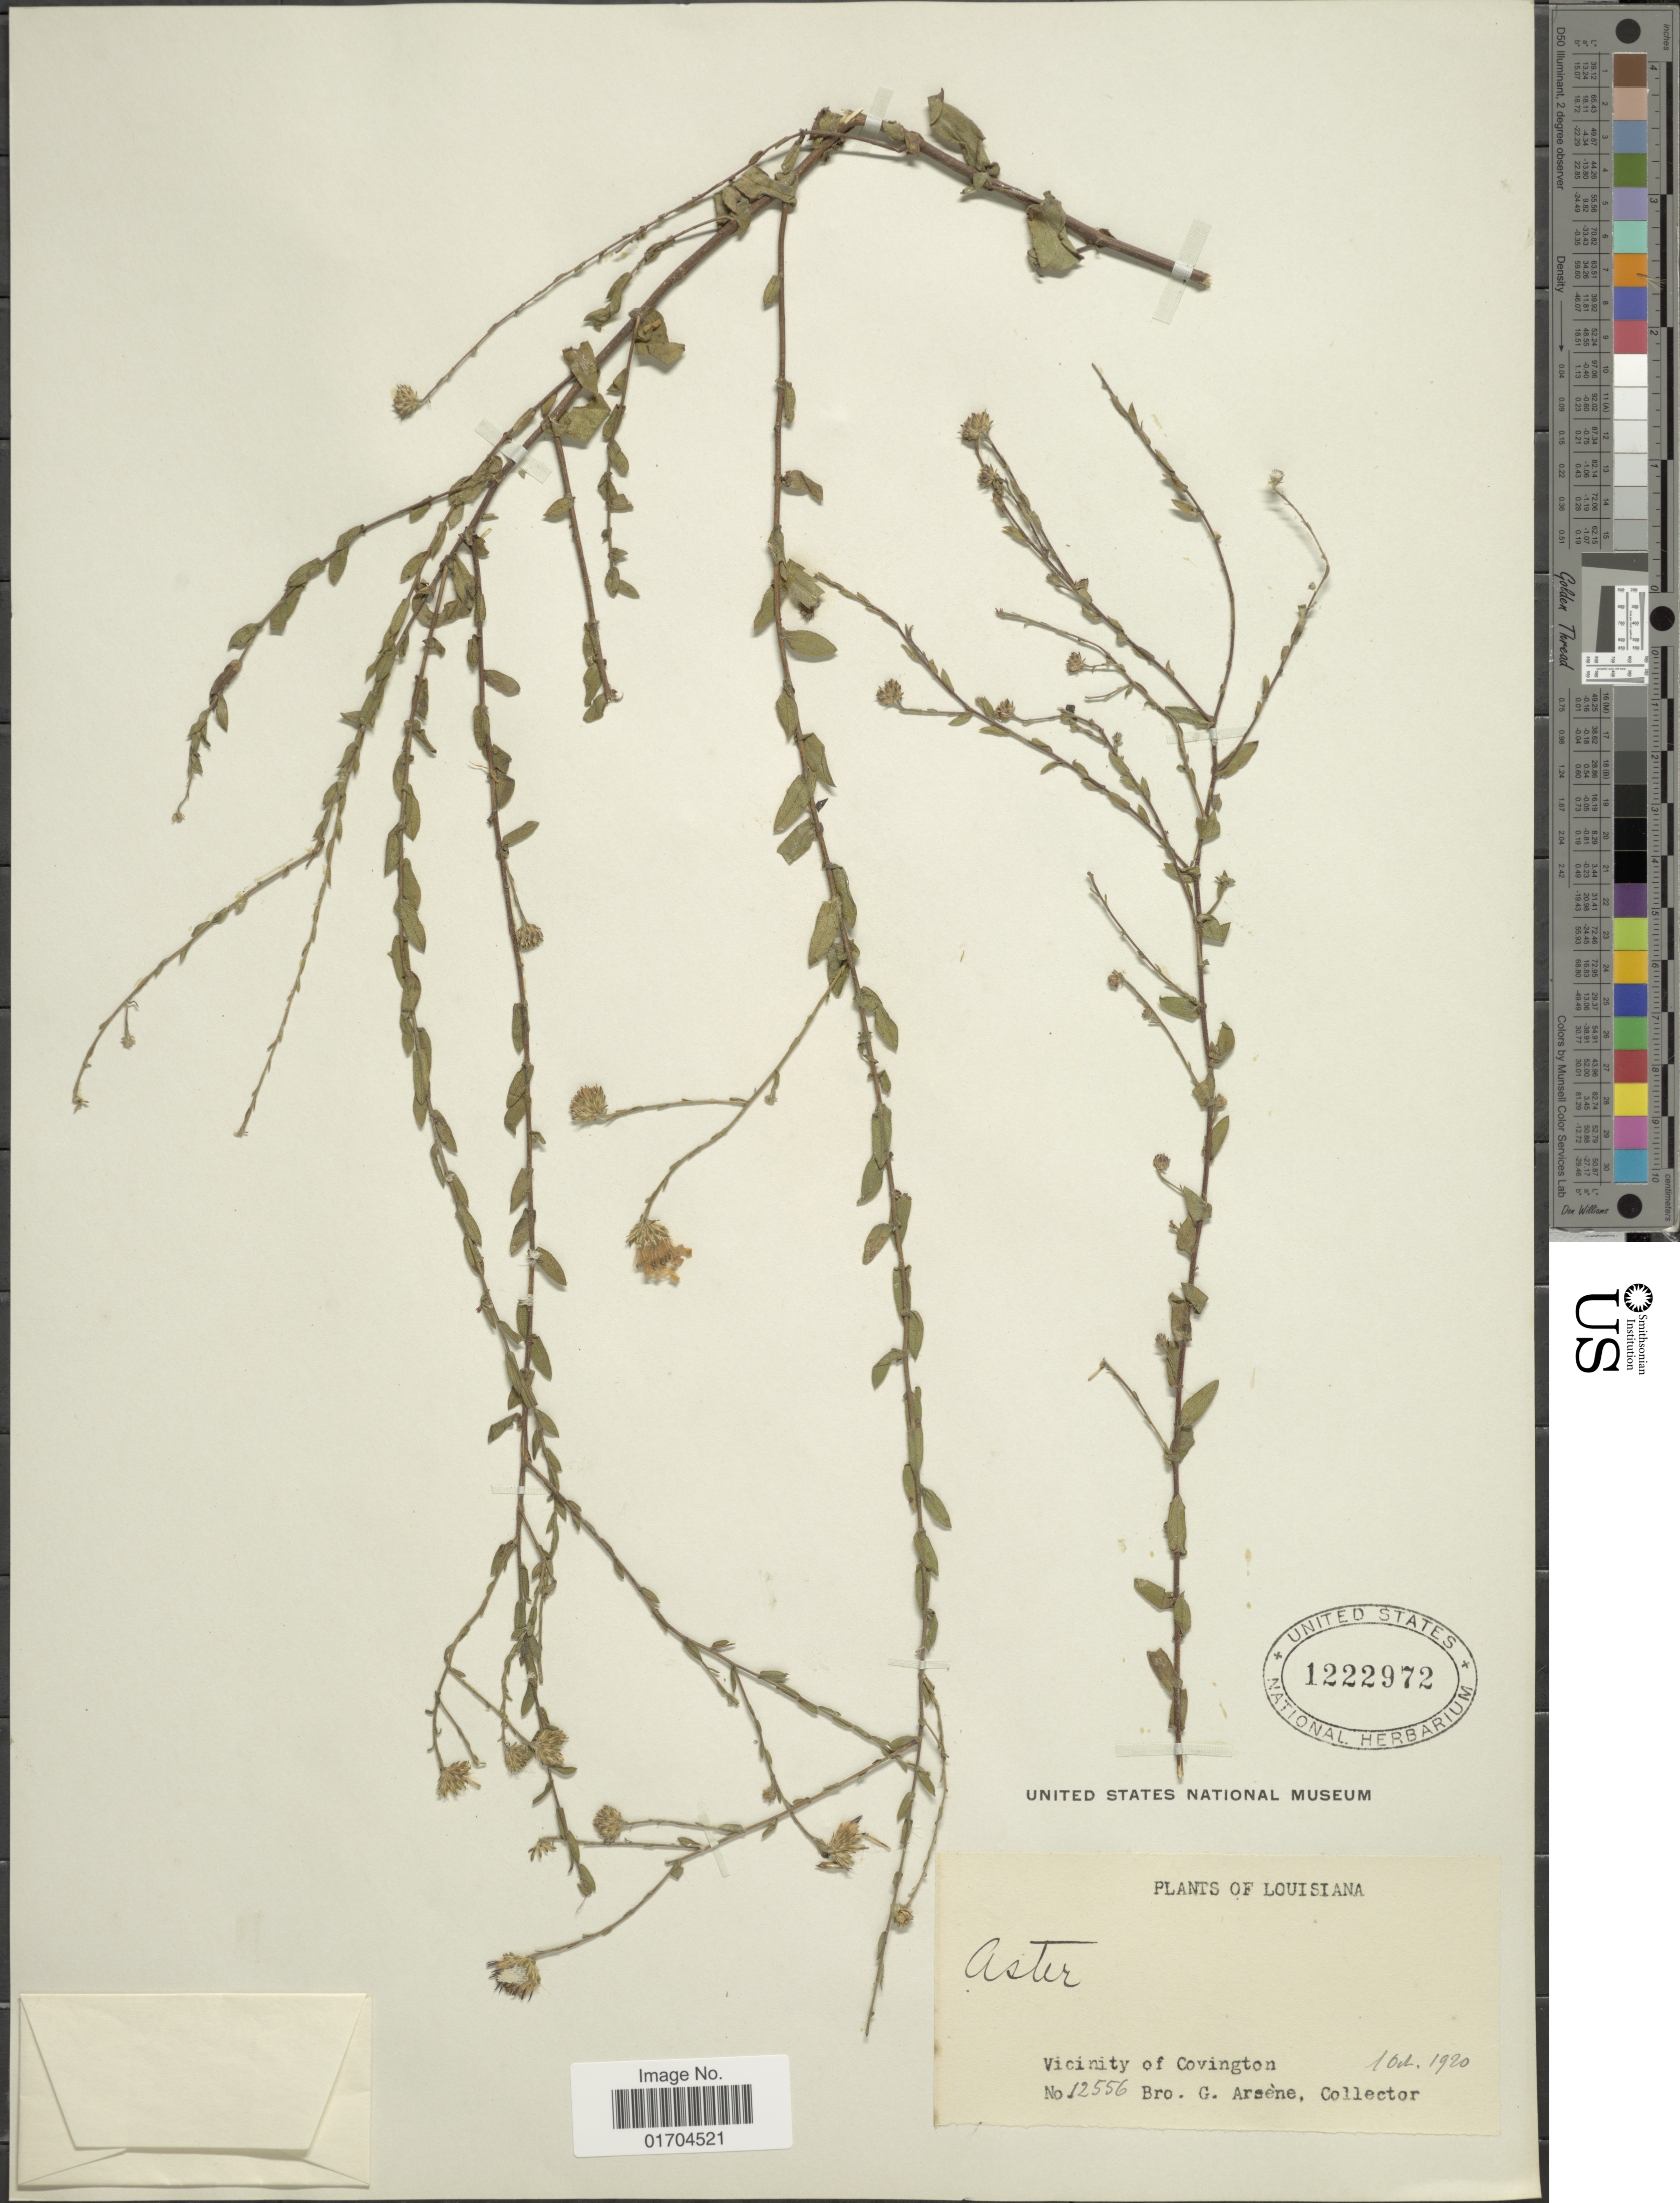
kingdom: Plantae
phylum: Tracheophyta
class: Magnoliopsida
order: Asterales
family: Asteraceae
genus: Symphyotrichum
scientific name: Symphyotrichum sp.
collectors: Bro. G. Arsène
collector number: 12556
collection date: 1920-10-01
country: United States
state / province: Louisiana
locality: Vicinity of Covington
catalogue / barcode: US 1222972